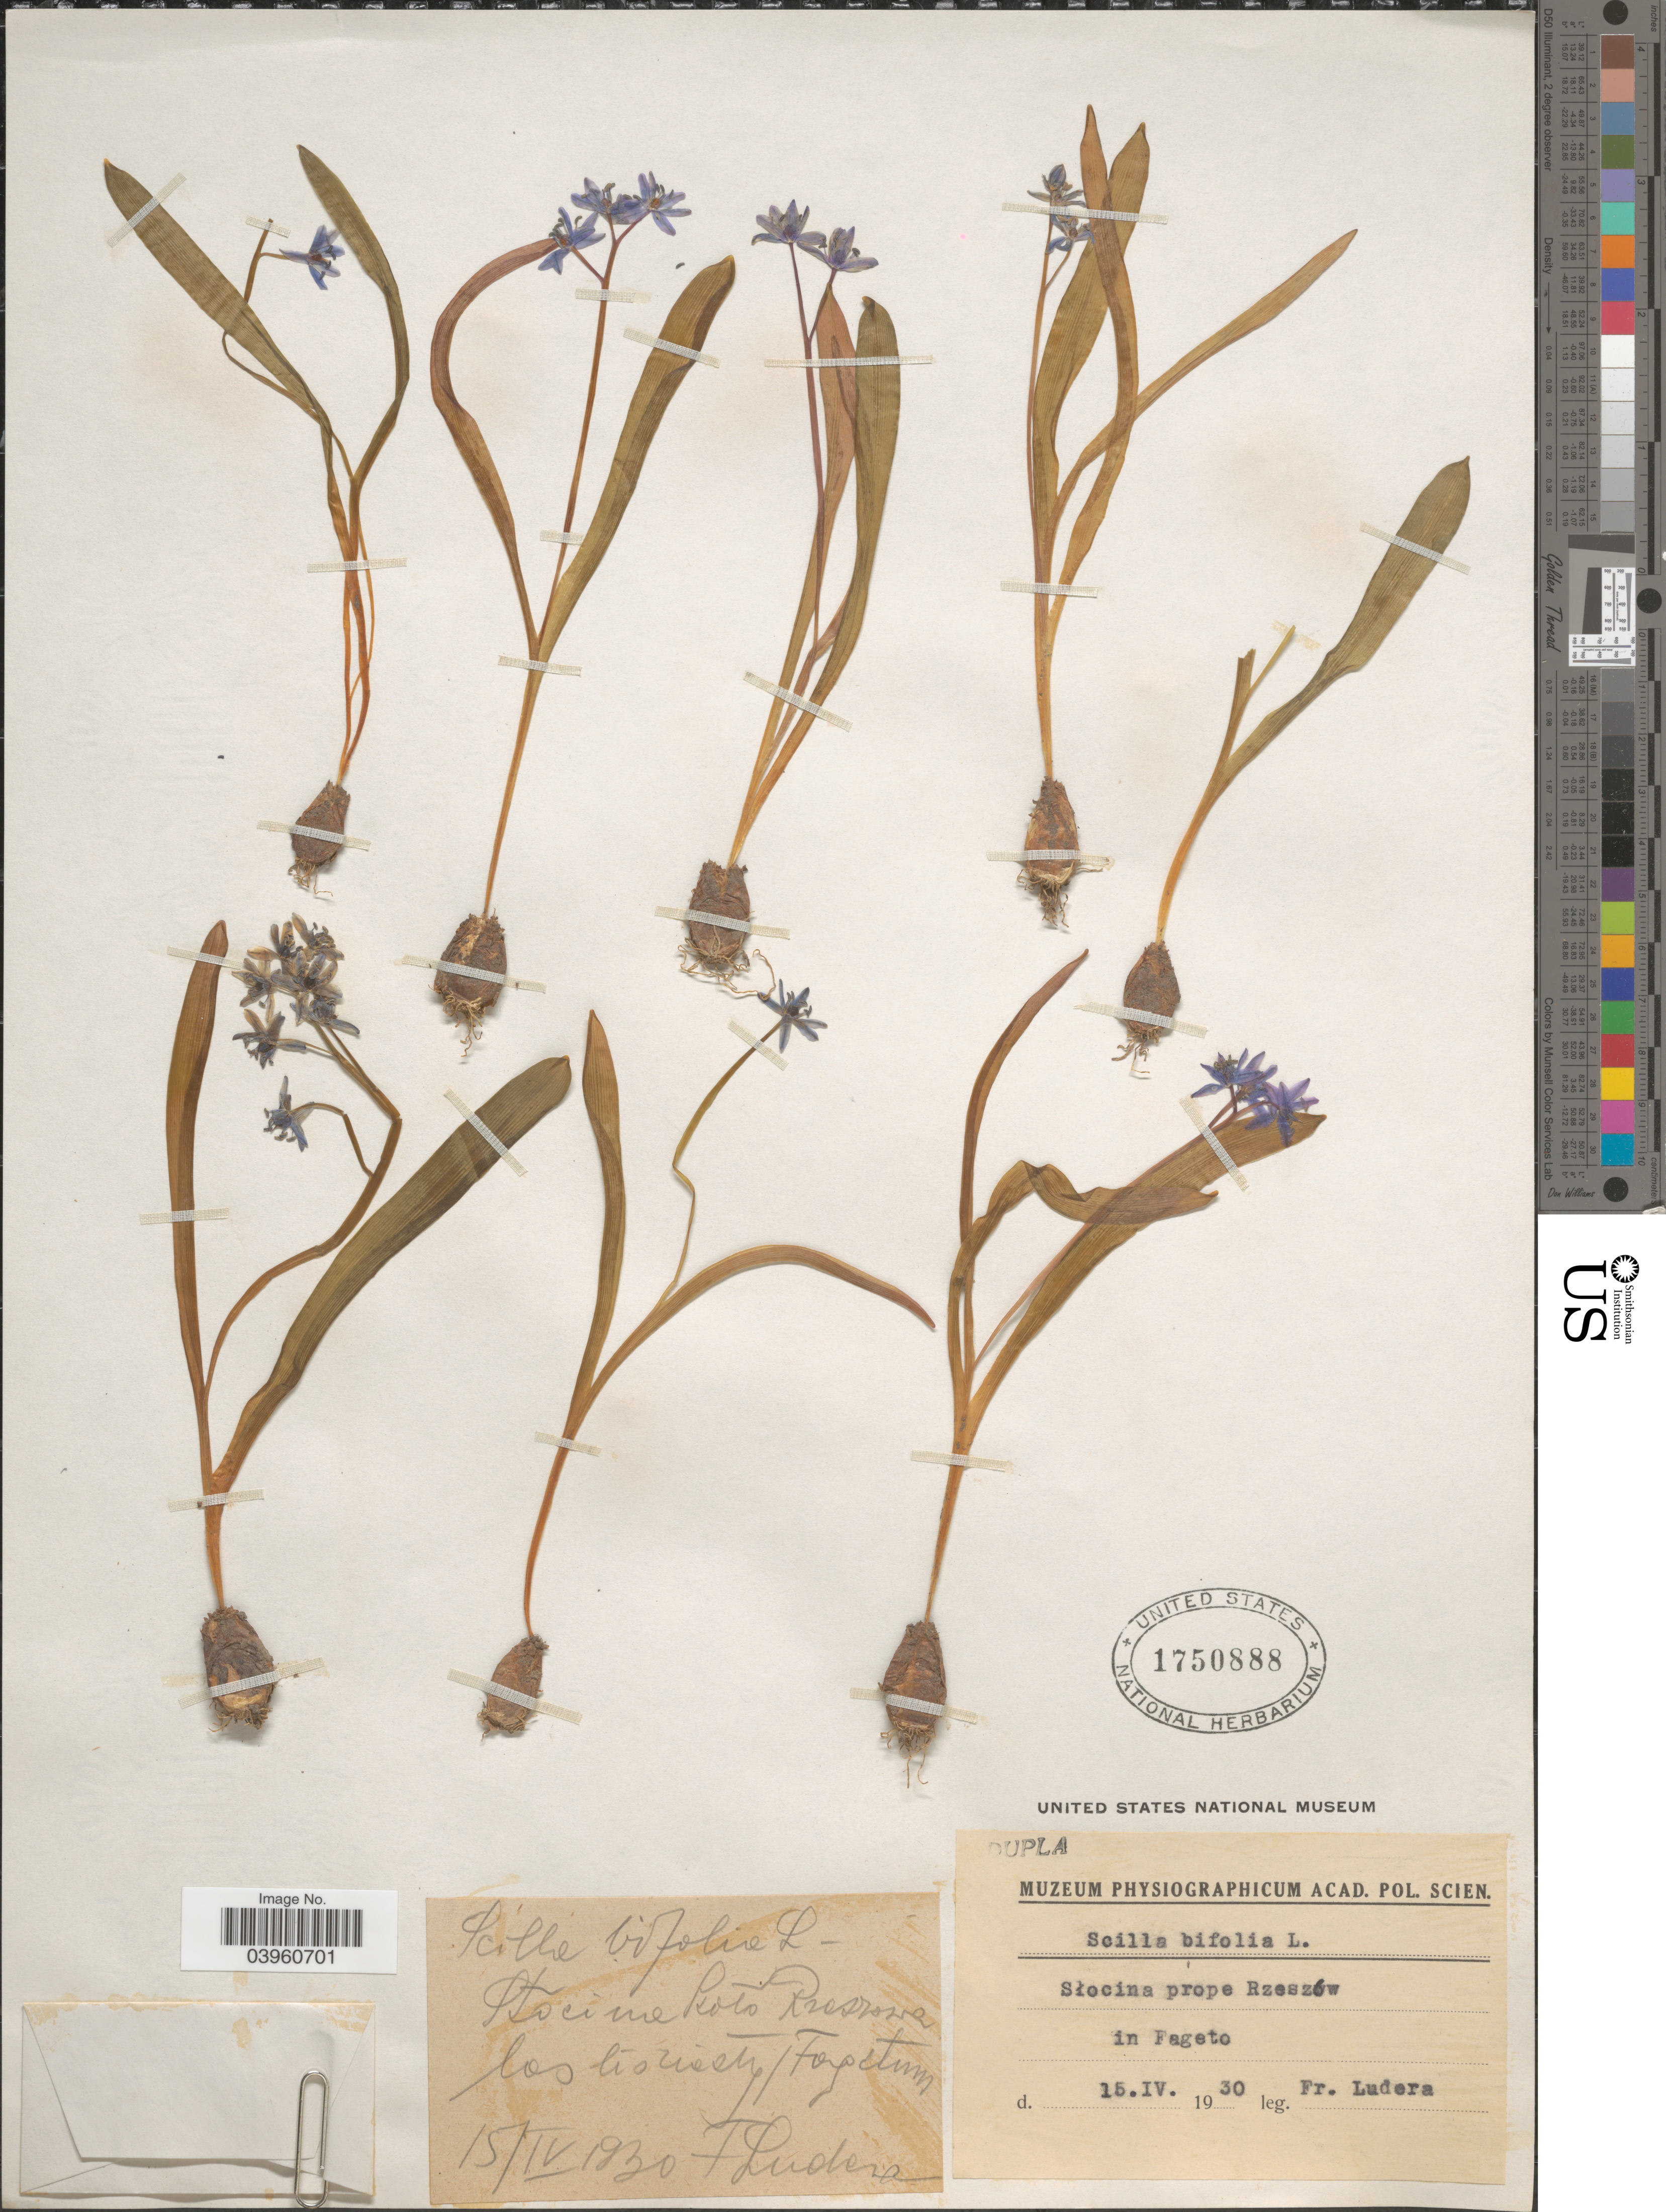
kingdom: Plantae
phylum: Tracheophyta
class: Liliopsida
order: Asparagales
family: Asparagaceae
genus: Scilla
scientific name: Scilla bifolia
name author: L.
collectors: F. Ludera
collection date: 1930-04-15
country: Poland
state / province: Podkarpackie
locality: Słocina prope Rzeszów in Fageto.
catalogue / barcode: US 1750888